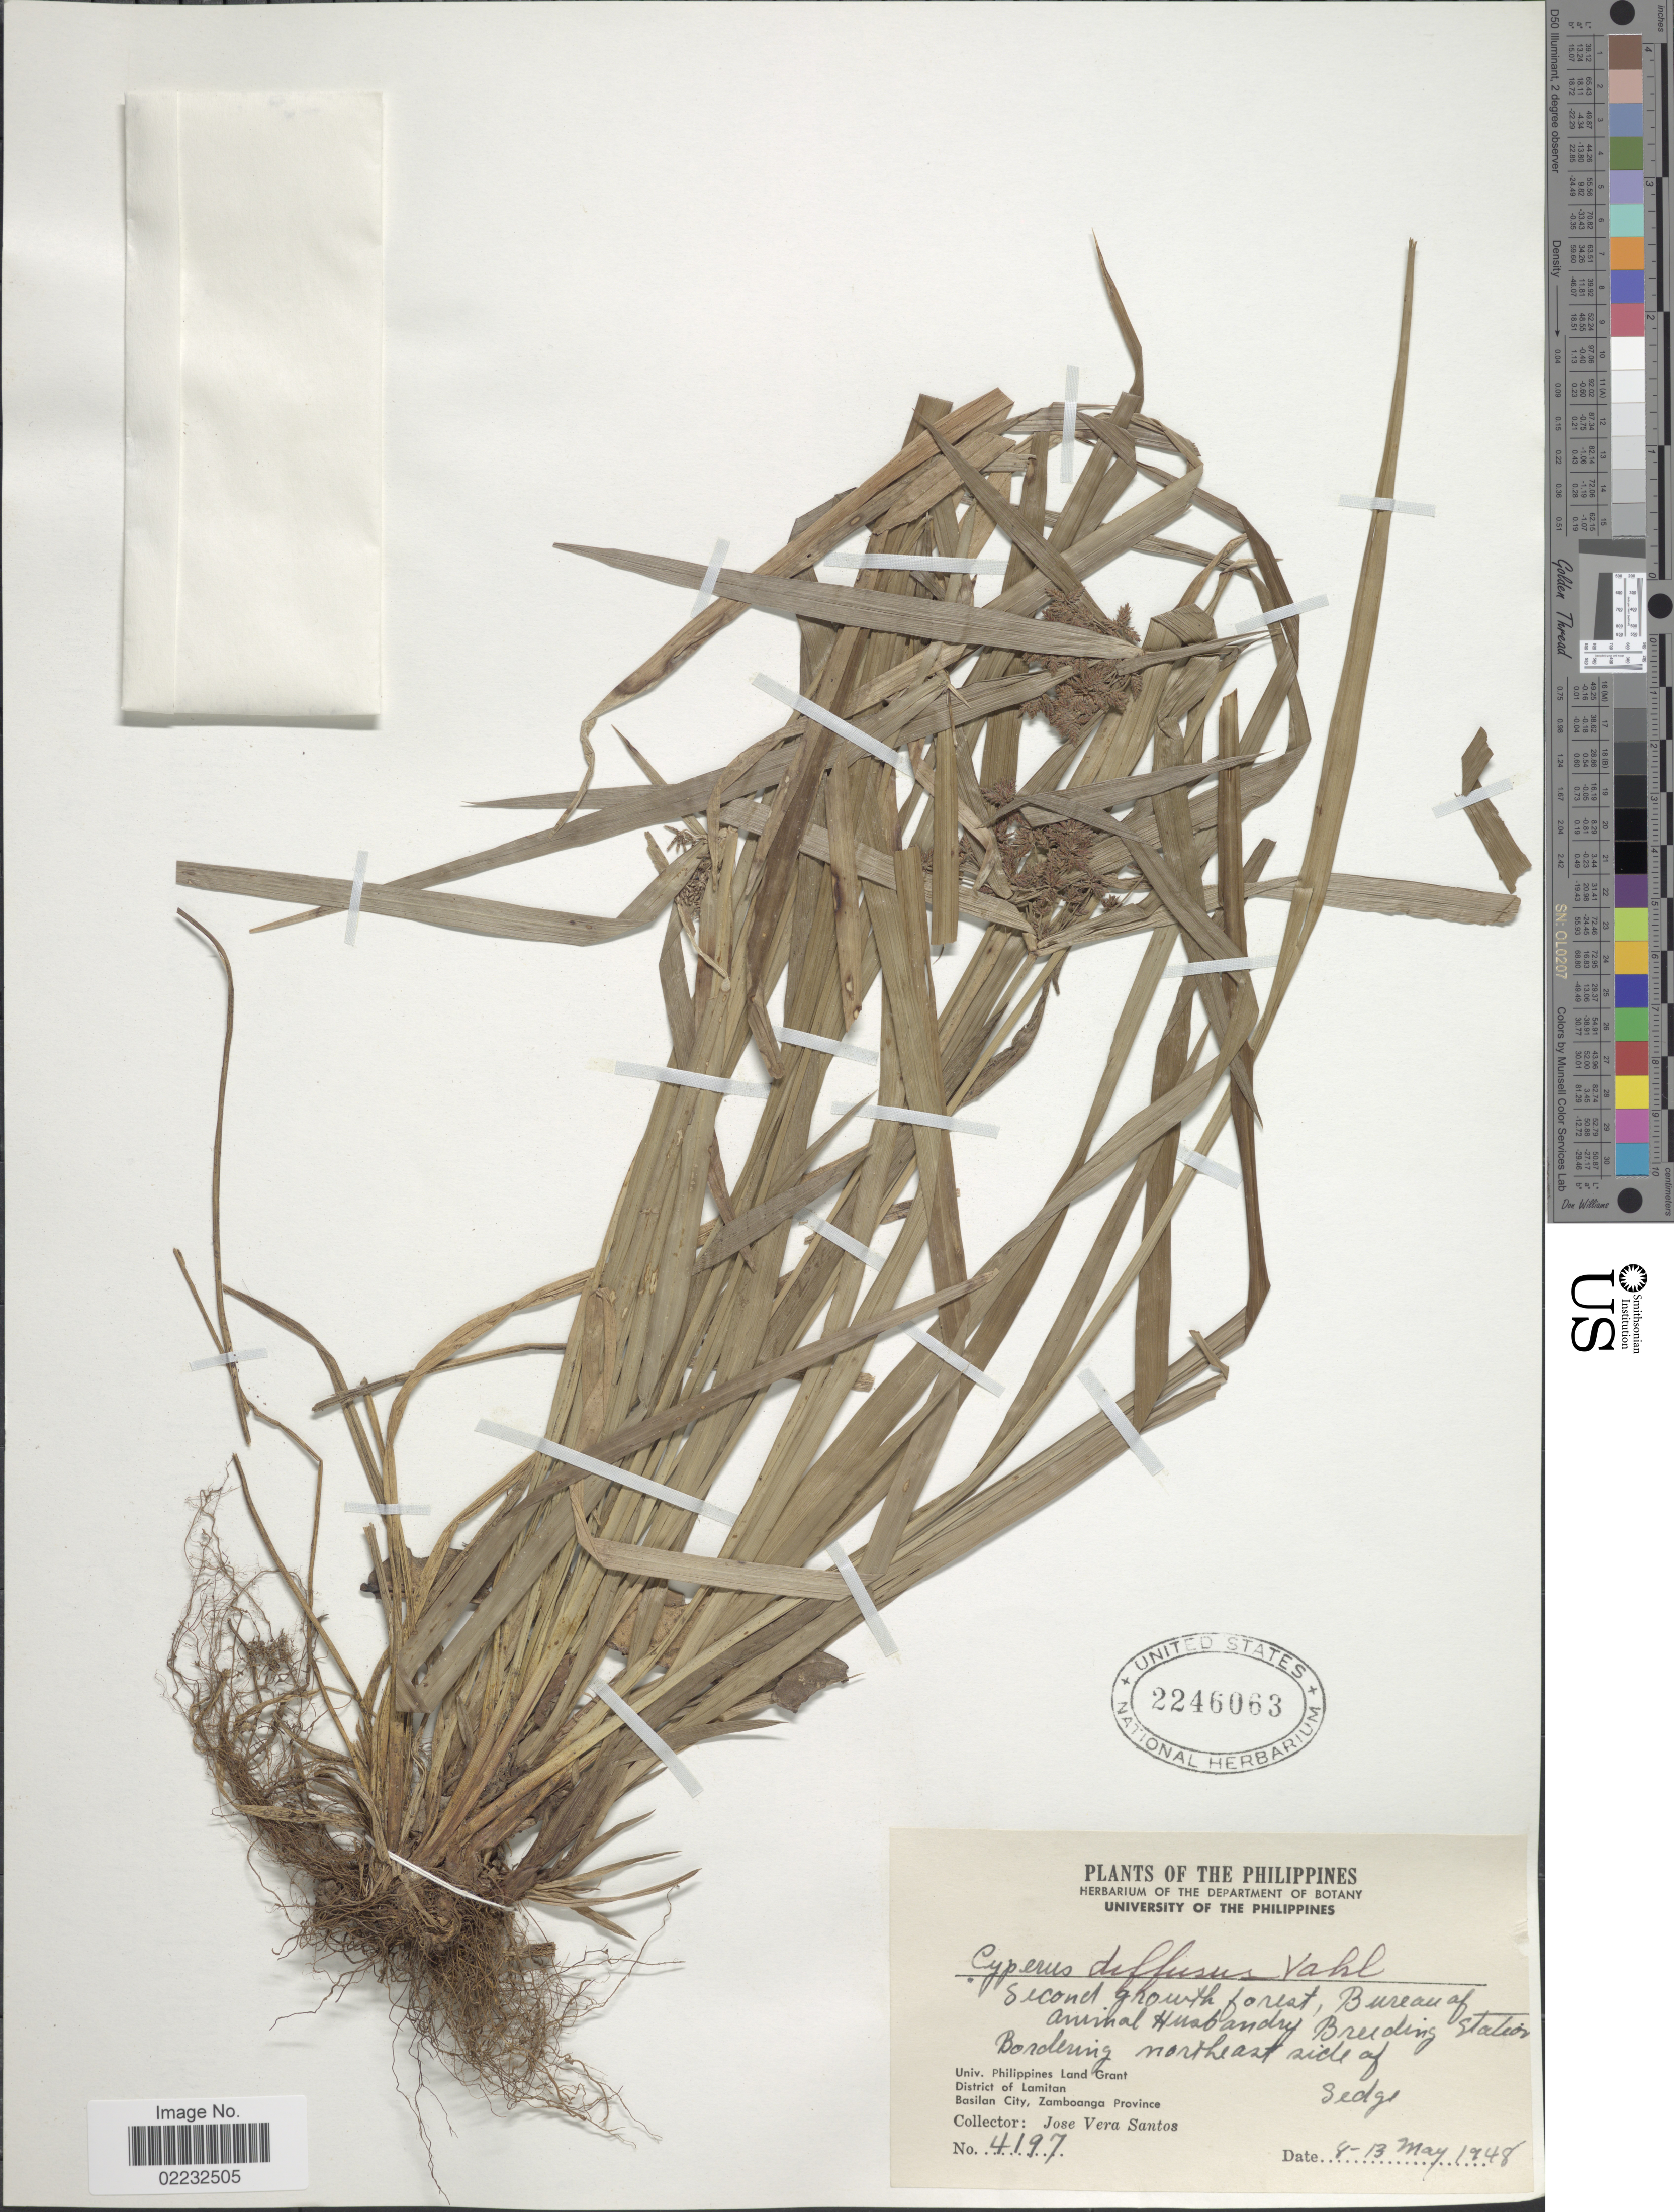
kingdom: Plantae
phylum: Tracheophyta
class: Liliopsida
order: Poales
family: Cyperaceae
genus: Cyperus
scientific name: Cyperus diffusus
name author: Vahl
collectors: J. V. Santos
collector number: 4197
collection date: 1948-05-08/1948-05-13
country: Philippines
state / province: Muslim Mindanao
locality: Bureau of Animal Huabandry Breeding Staton Bordering Northeast side of Univ. Philippines Land Grant. District of Lamitan, Basilan City, Zamboanga Province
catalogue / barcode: US 2246063